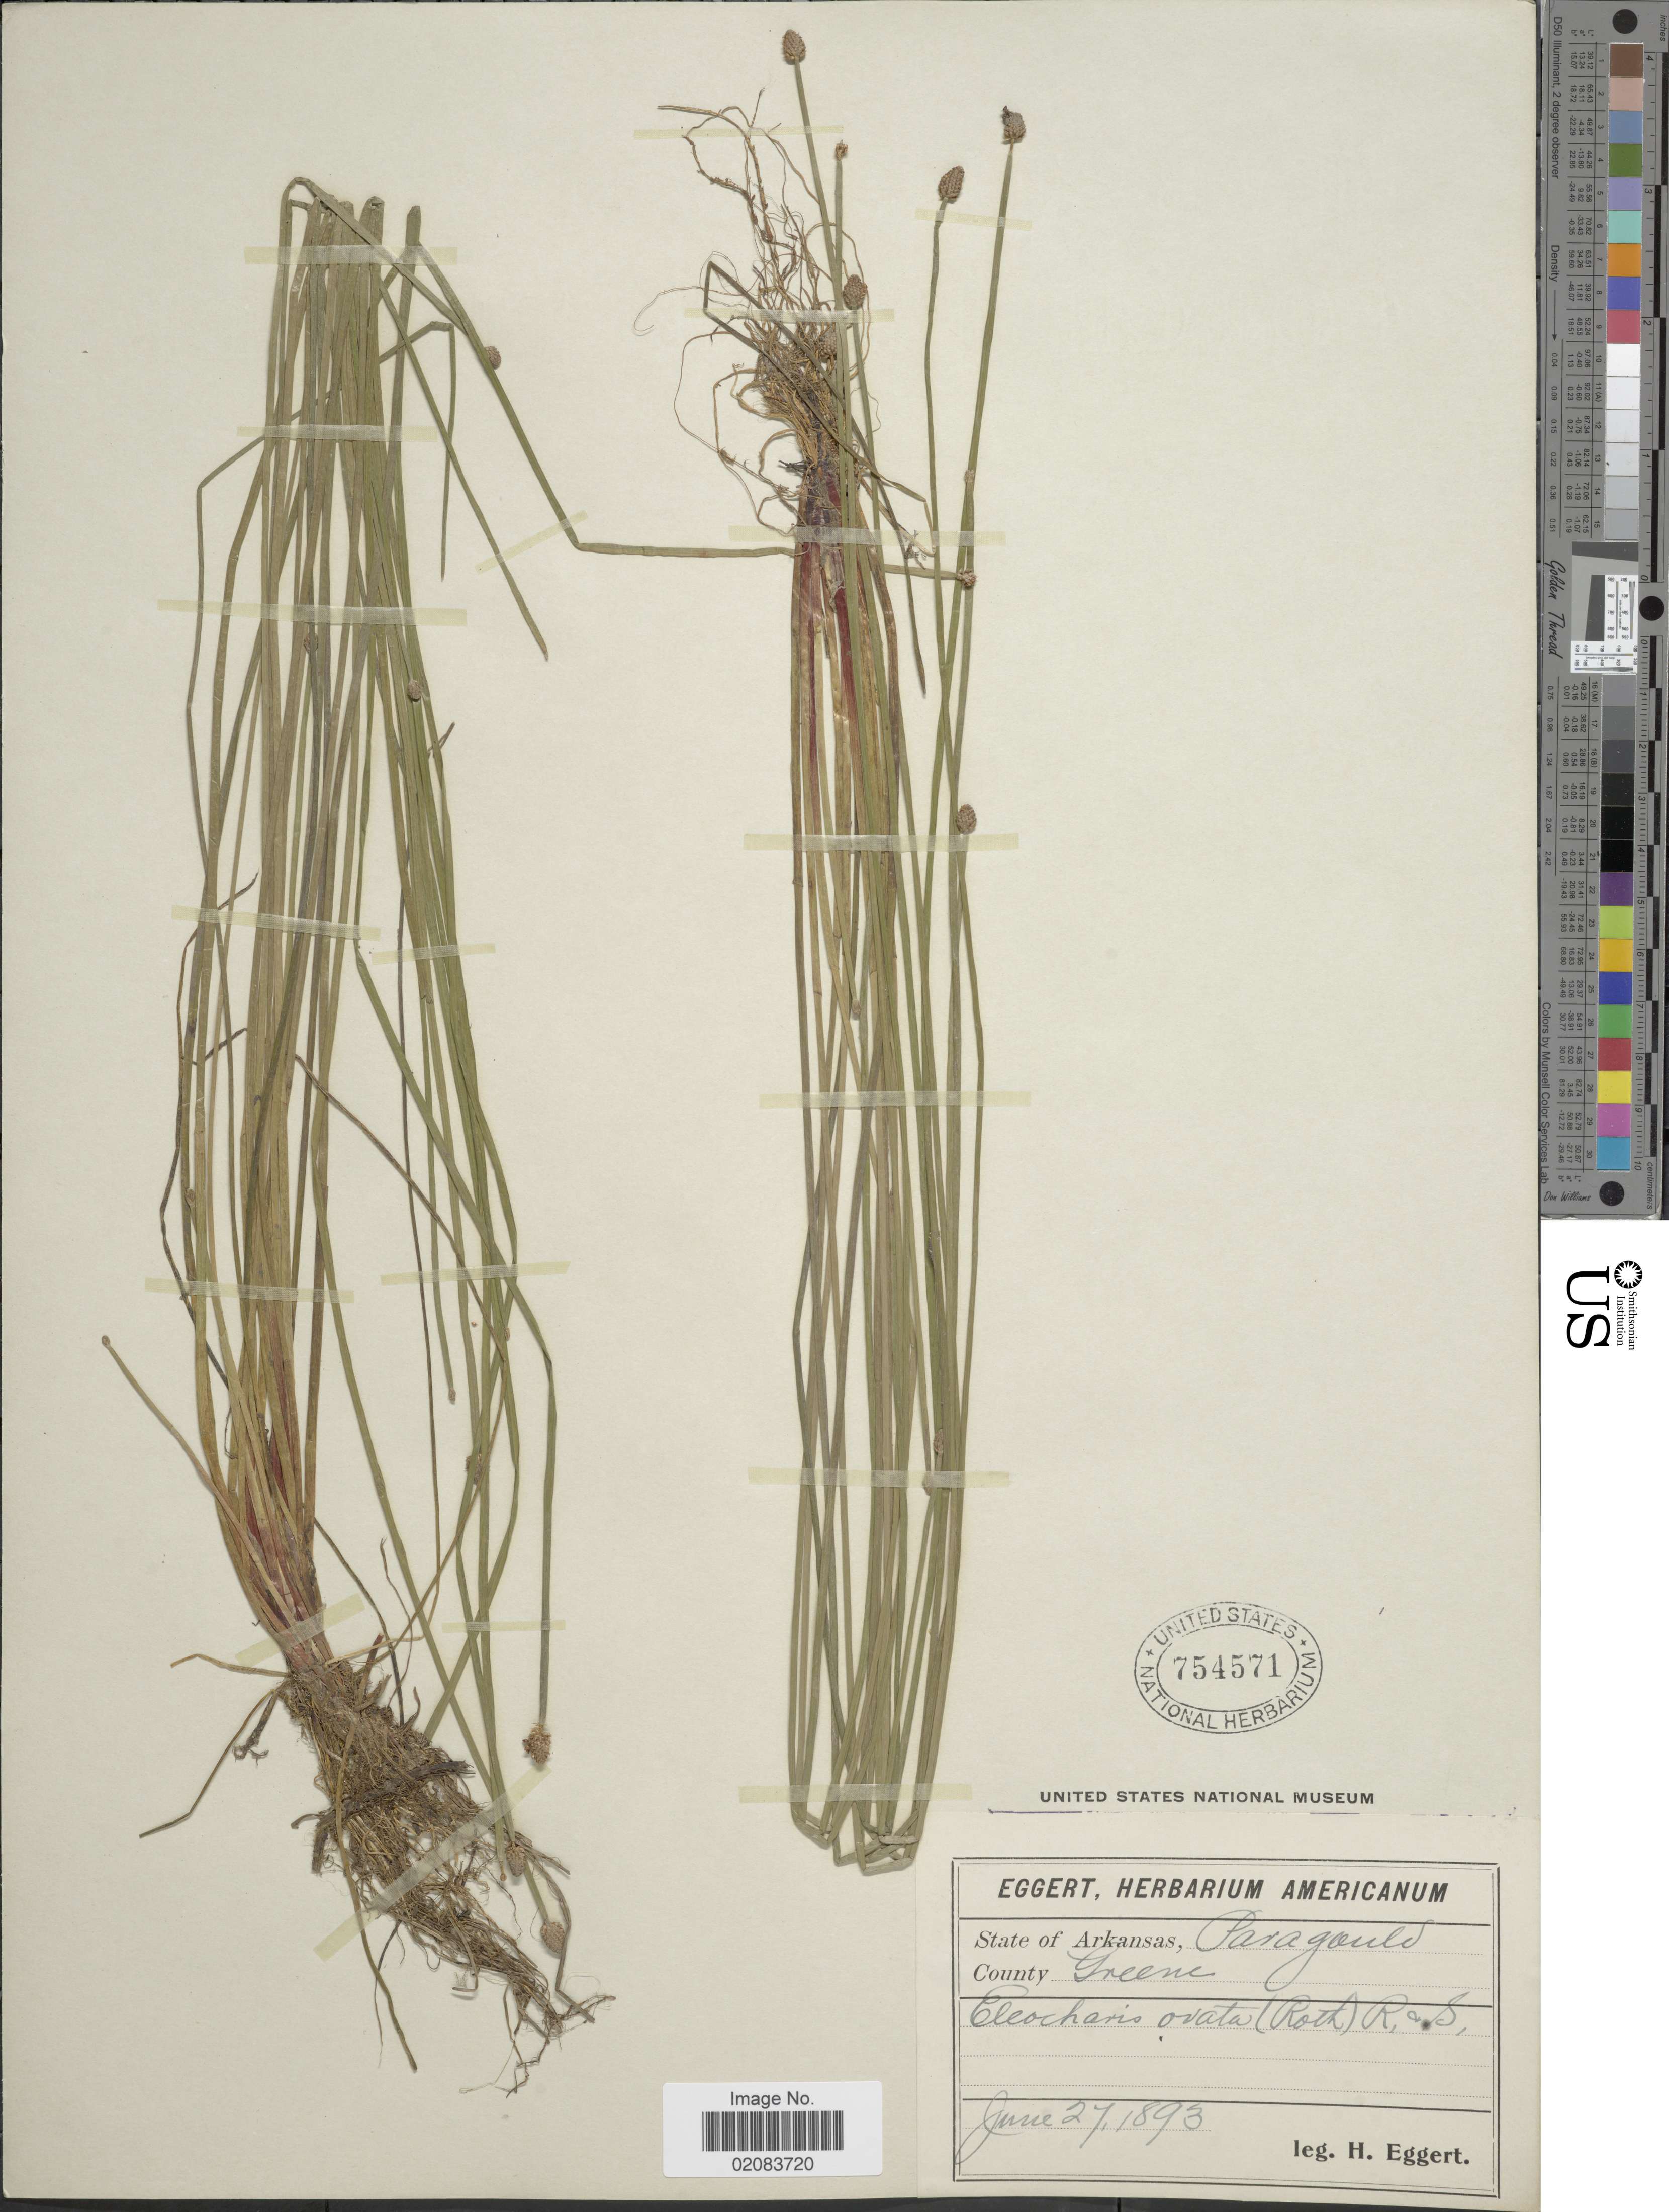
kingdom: Plantae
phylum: Tracheophyta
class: Liliopsida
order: Poales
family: Cyperaceae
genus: Eleocharis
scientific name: Eleocharis obtusa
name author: (Willd.) Schult.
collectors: H. Eggert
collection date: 1893-06-27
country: United States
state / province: Arkansas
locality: Paragould, County Greene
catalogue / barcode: US 754571